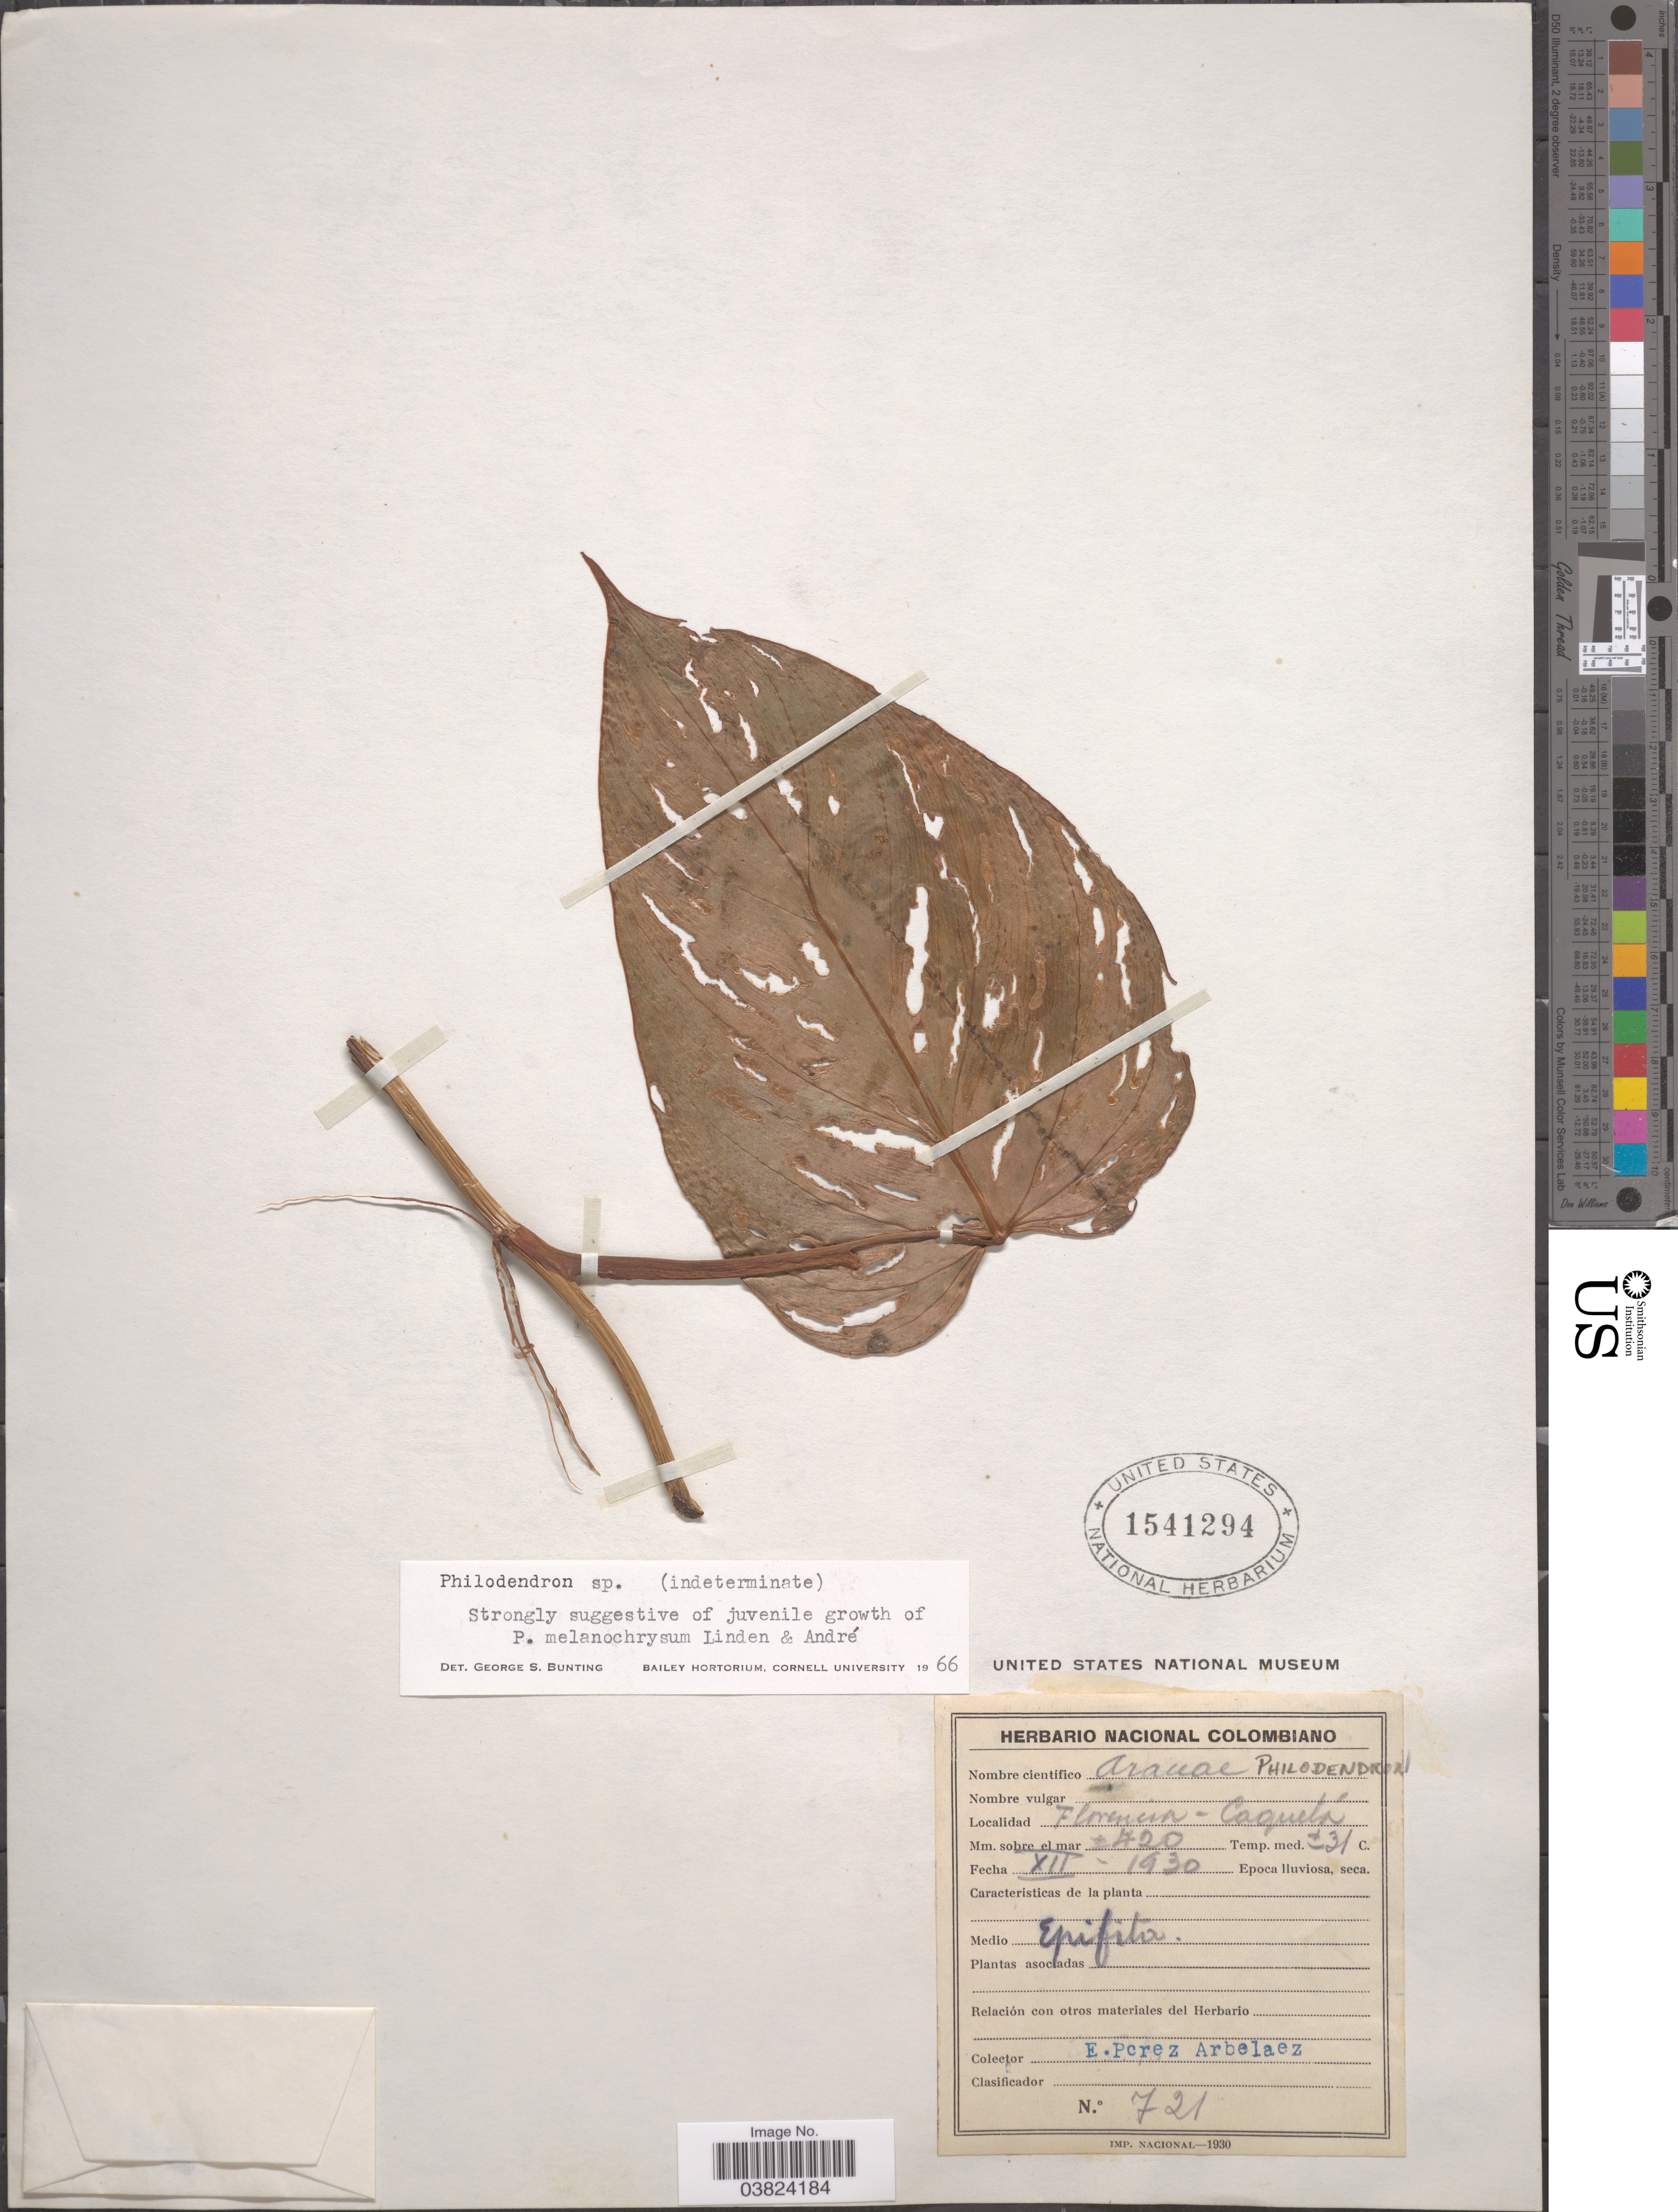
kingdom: Plantae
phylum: Tracheophyta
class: Liliopsida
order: Alismatales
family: Araceae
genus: Philodendron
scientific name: Philodendron melanochrysum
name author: Linden & André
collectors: E. Pérez Arbeláez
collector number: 721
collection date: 1930-12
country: Colombia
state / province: Caquetá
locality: Florencia - Caquetá.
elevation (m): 420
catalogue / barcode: US 1541294